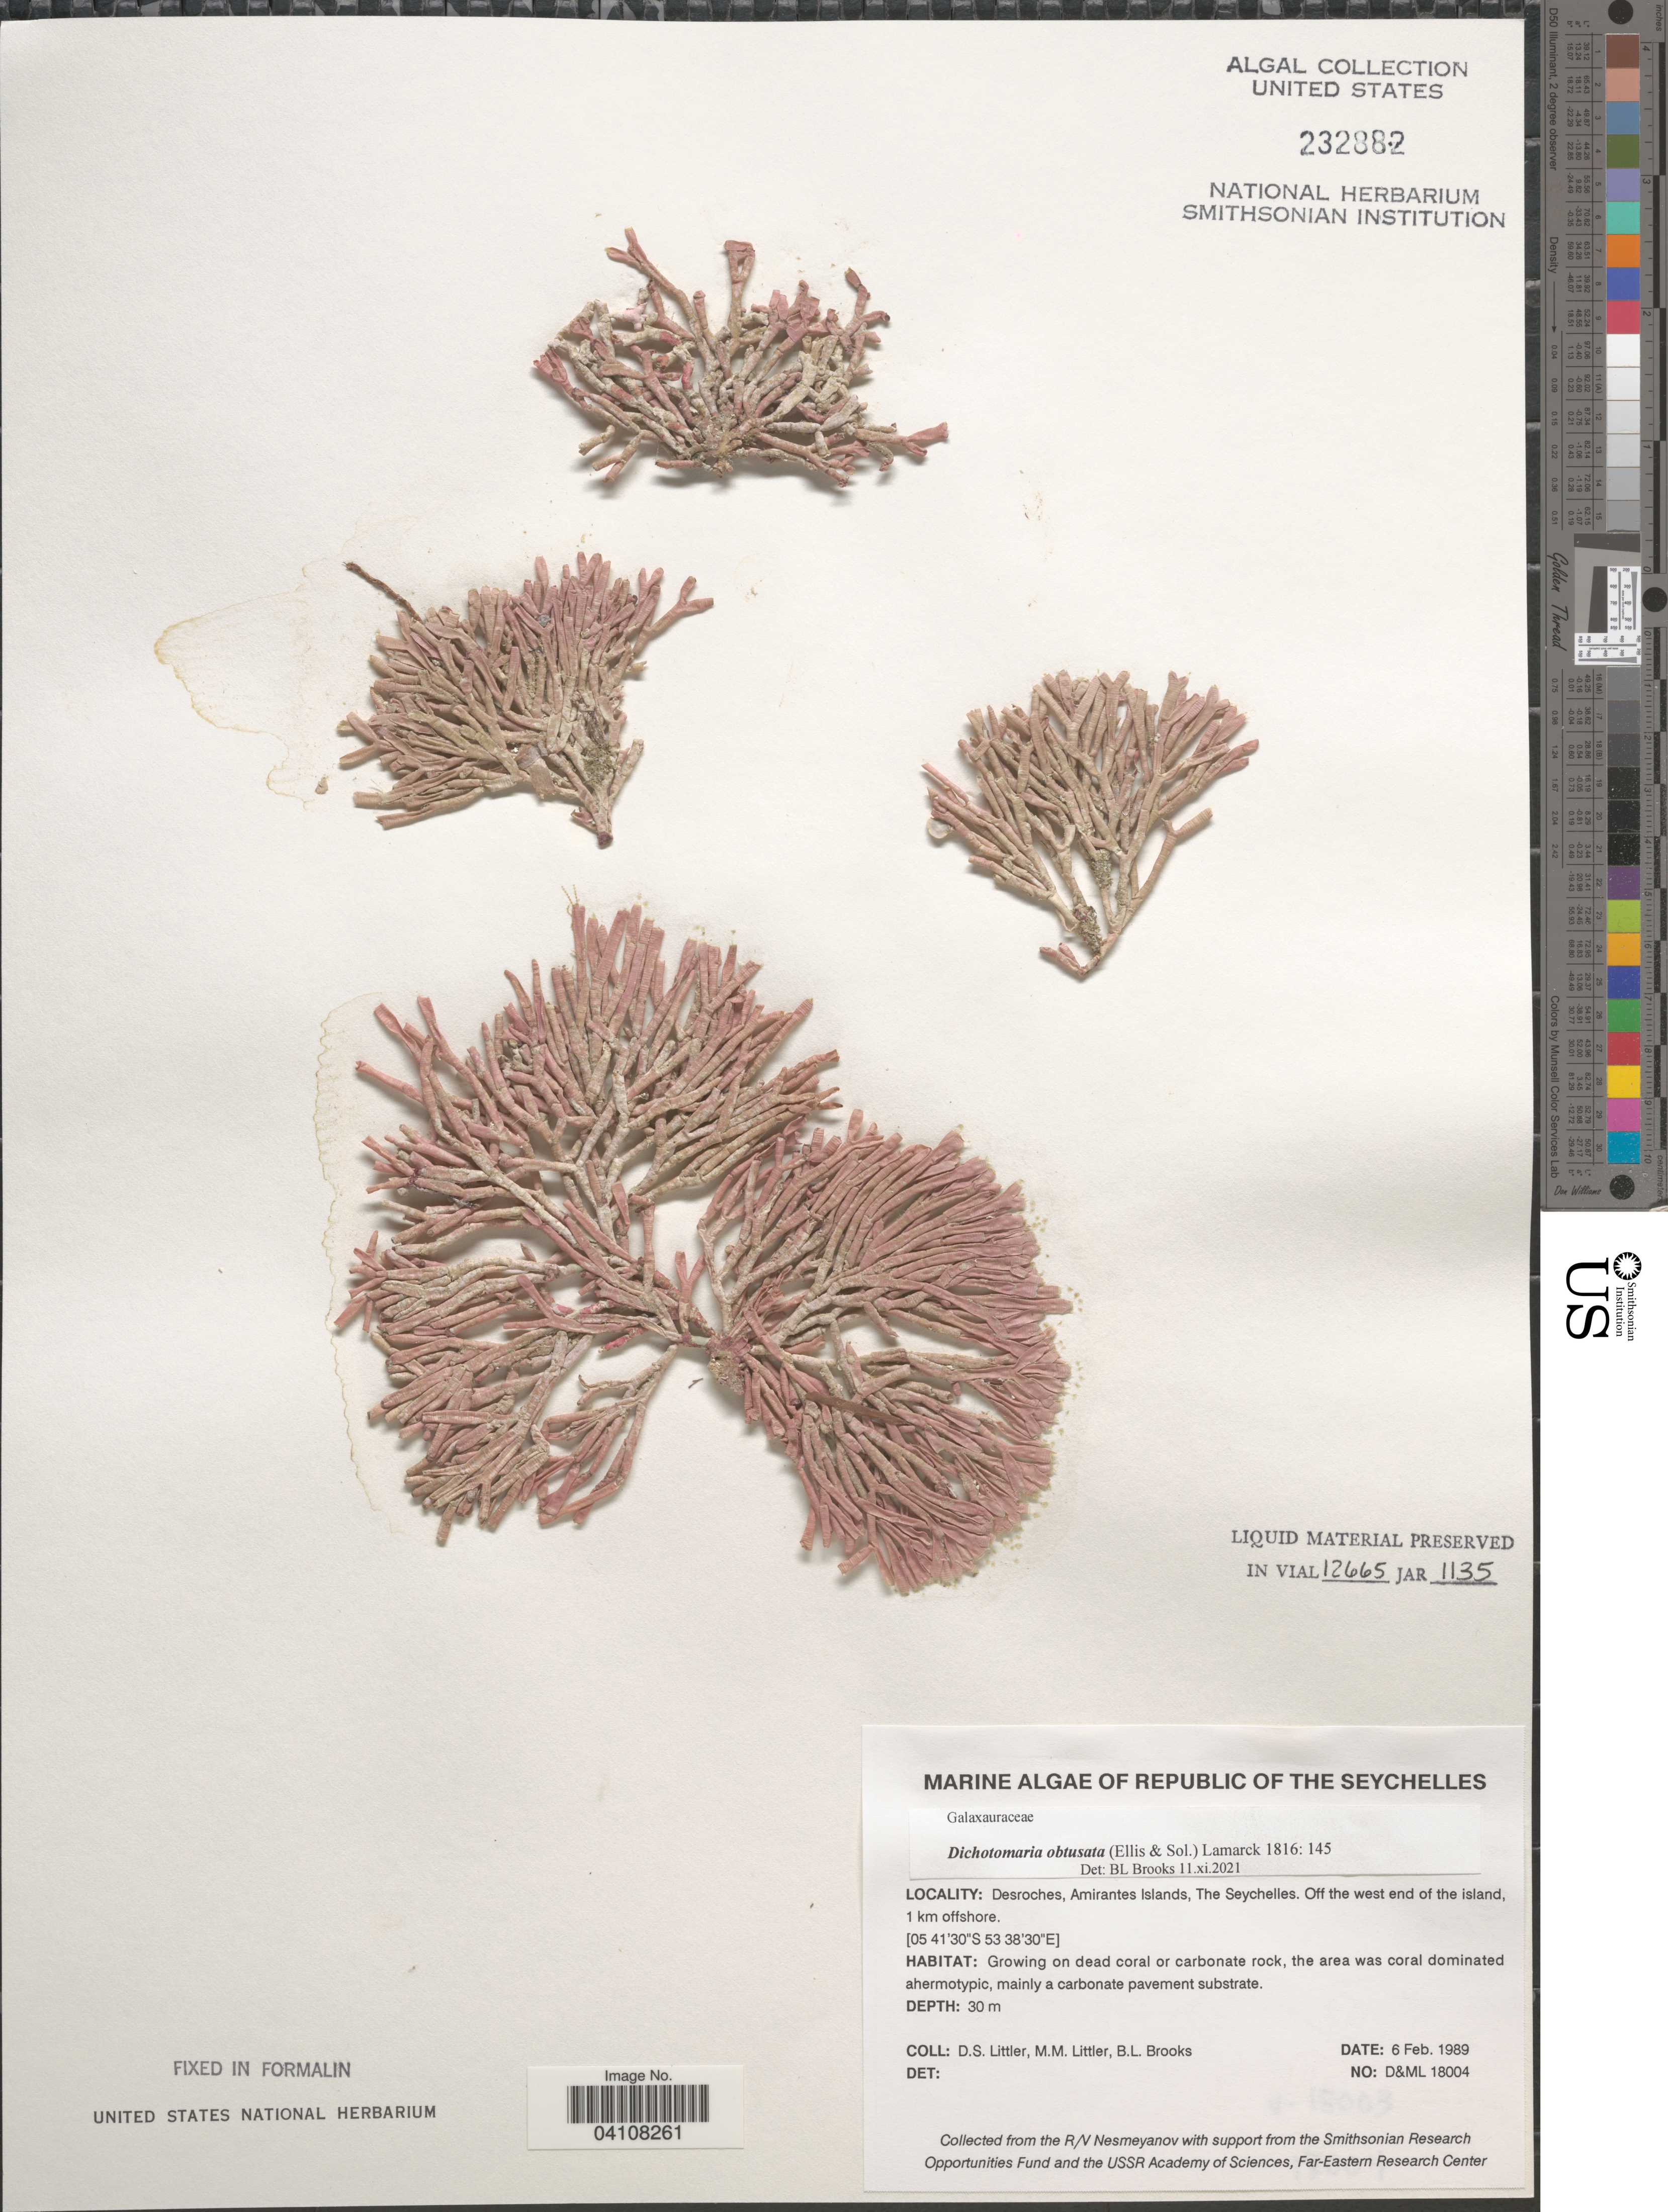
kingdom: Plantae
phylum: Rhodophyta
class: Florideophyceae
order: Nemaliales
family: Galaxauraceae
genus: Dichotomaria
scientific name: Dichotomaria obtusata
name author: (Ellis & Sol.) Lam.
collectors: D. S. Littler & B. Brooks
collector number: D&ML18004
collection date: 1989-02-06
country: Seychelles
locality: Republic of The Seychelles. Desroches, Amirantes Islands. Off the west end of the island, 1 km offshore.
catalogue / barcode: US 232882